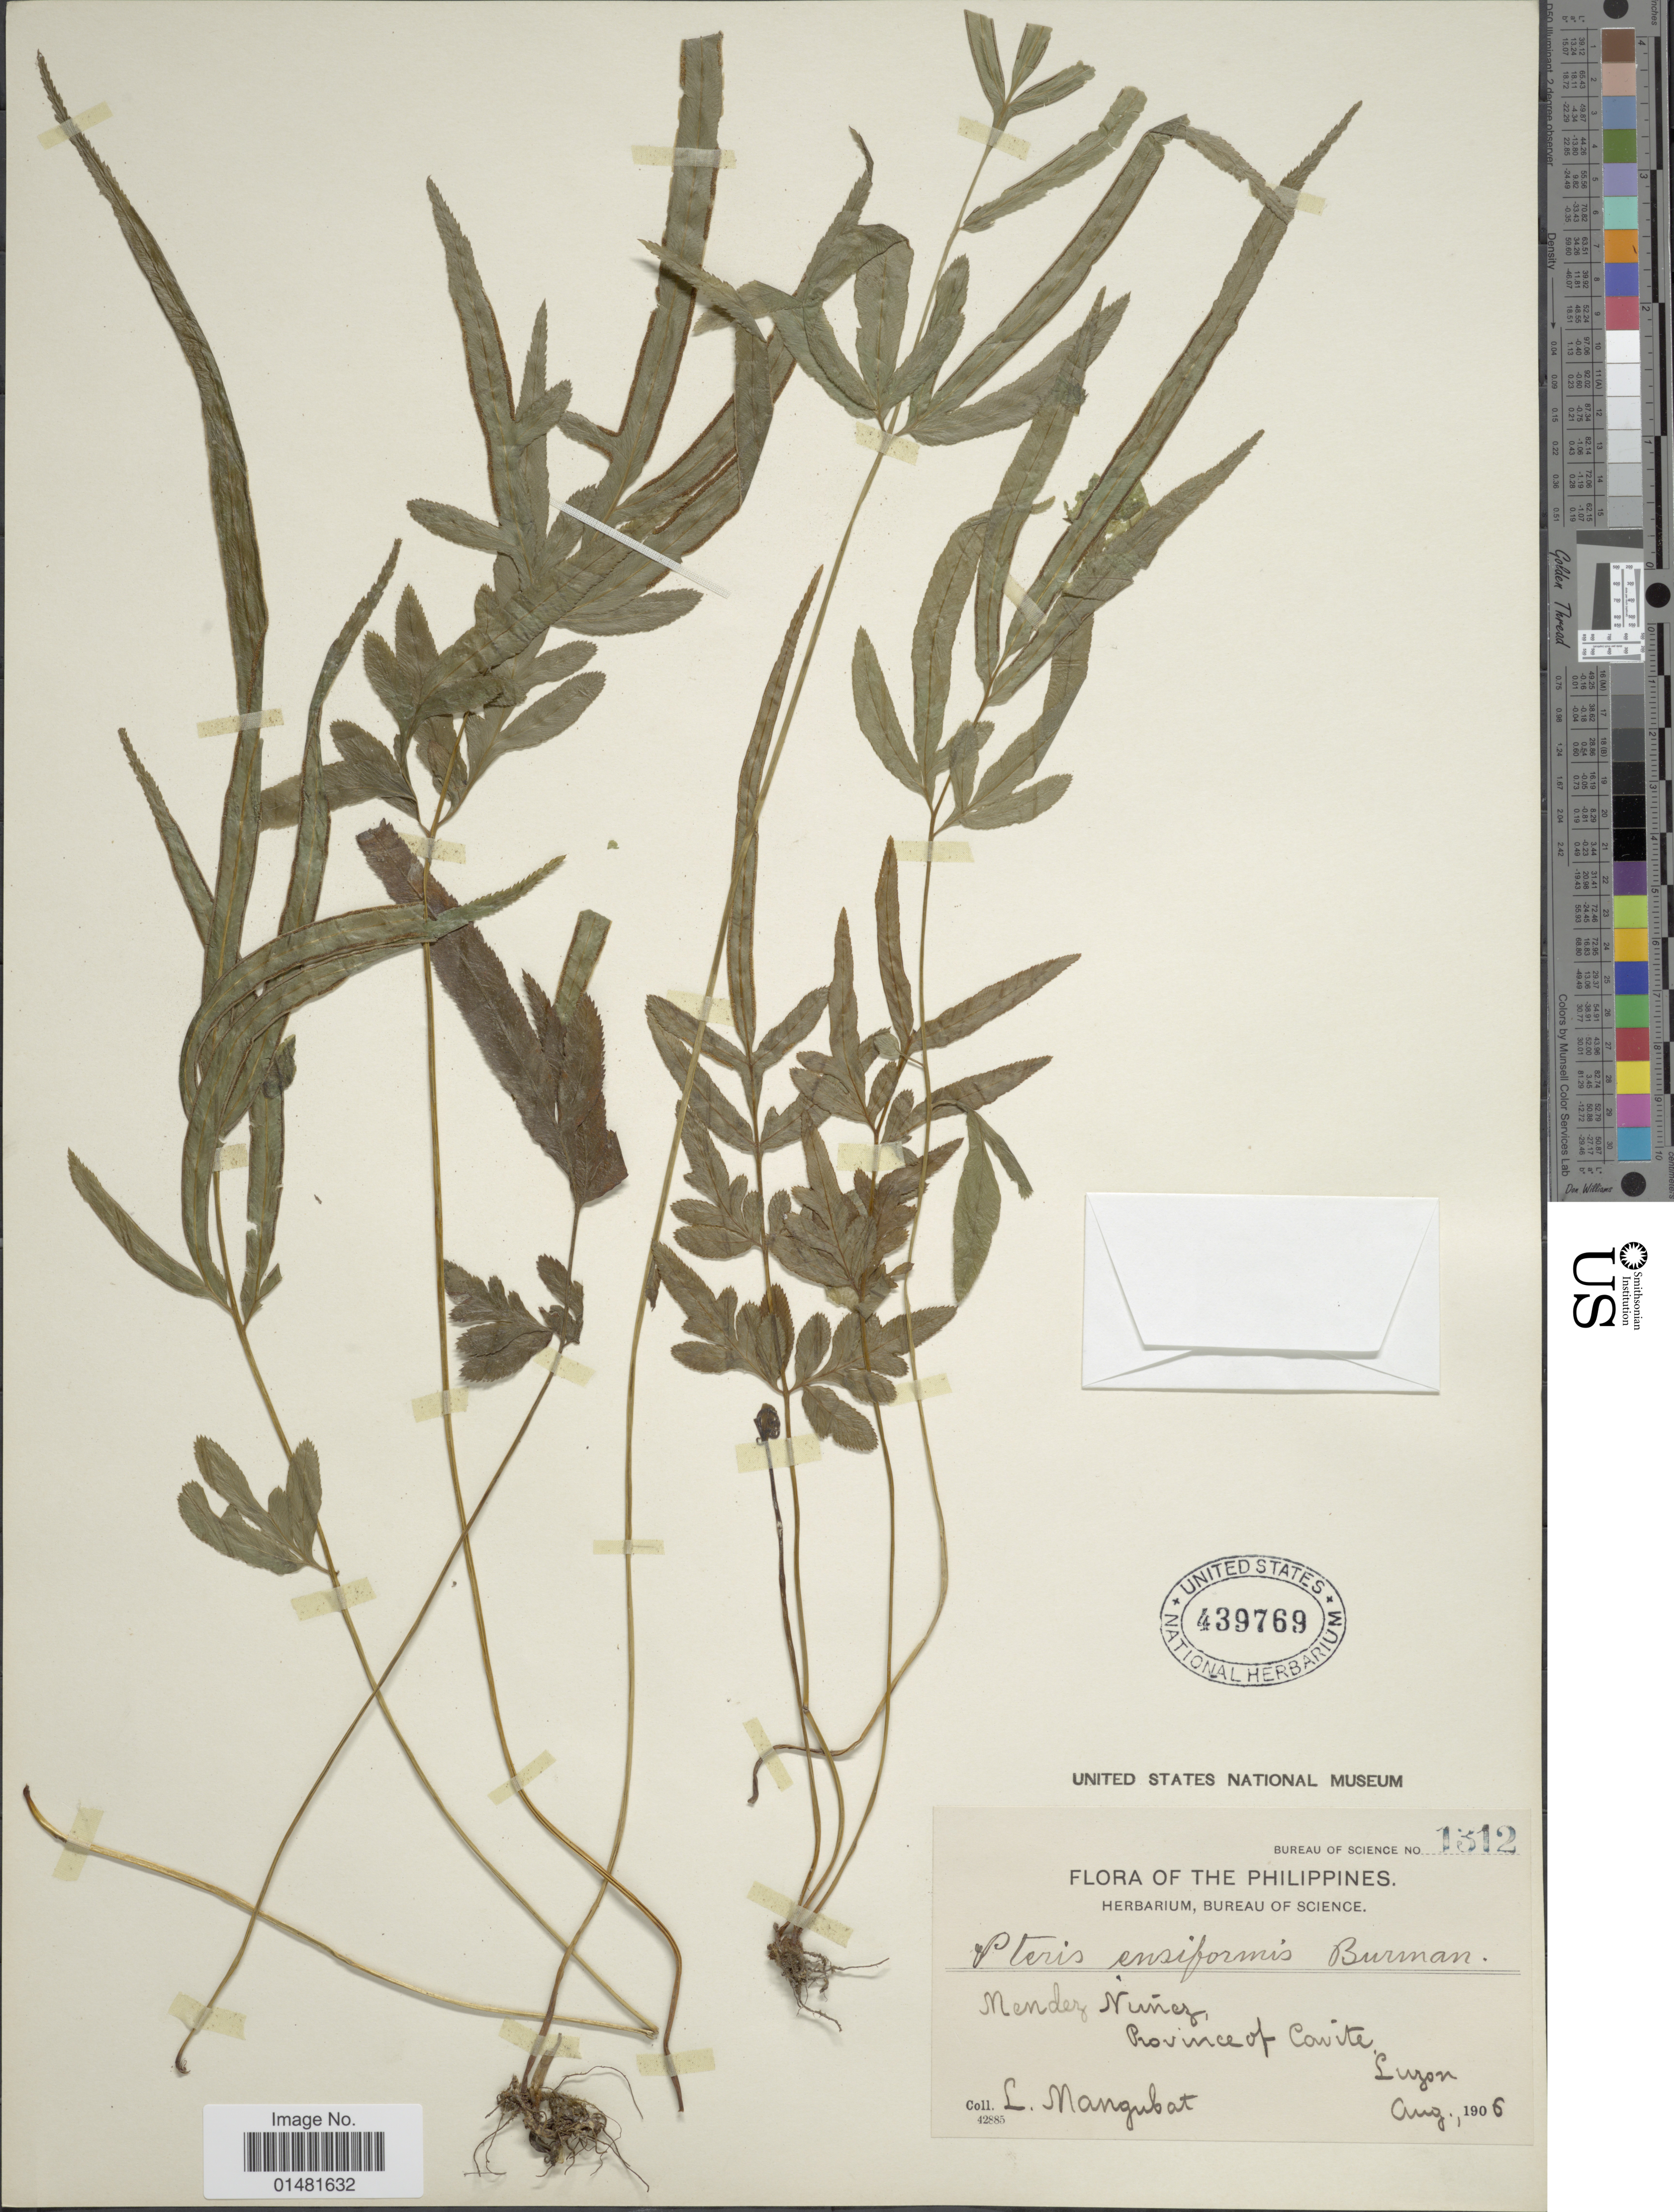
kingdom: Plantae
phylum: Tracheophyta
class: Polypodiopsida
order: Polypodiales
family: Pteridaceae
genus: Pteris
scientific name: Pteris ensiformis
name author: Burm. f.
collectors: L. Mangubat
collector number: Bureau of Science 1312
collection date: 1906-08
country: Philippines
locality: Mender Ninez, Province of Cavite, Luzon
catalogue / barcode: US 439769